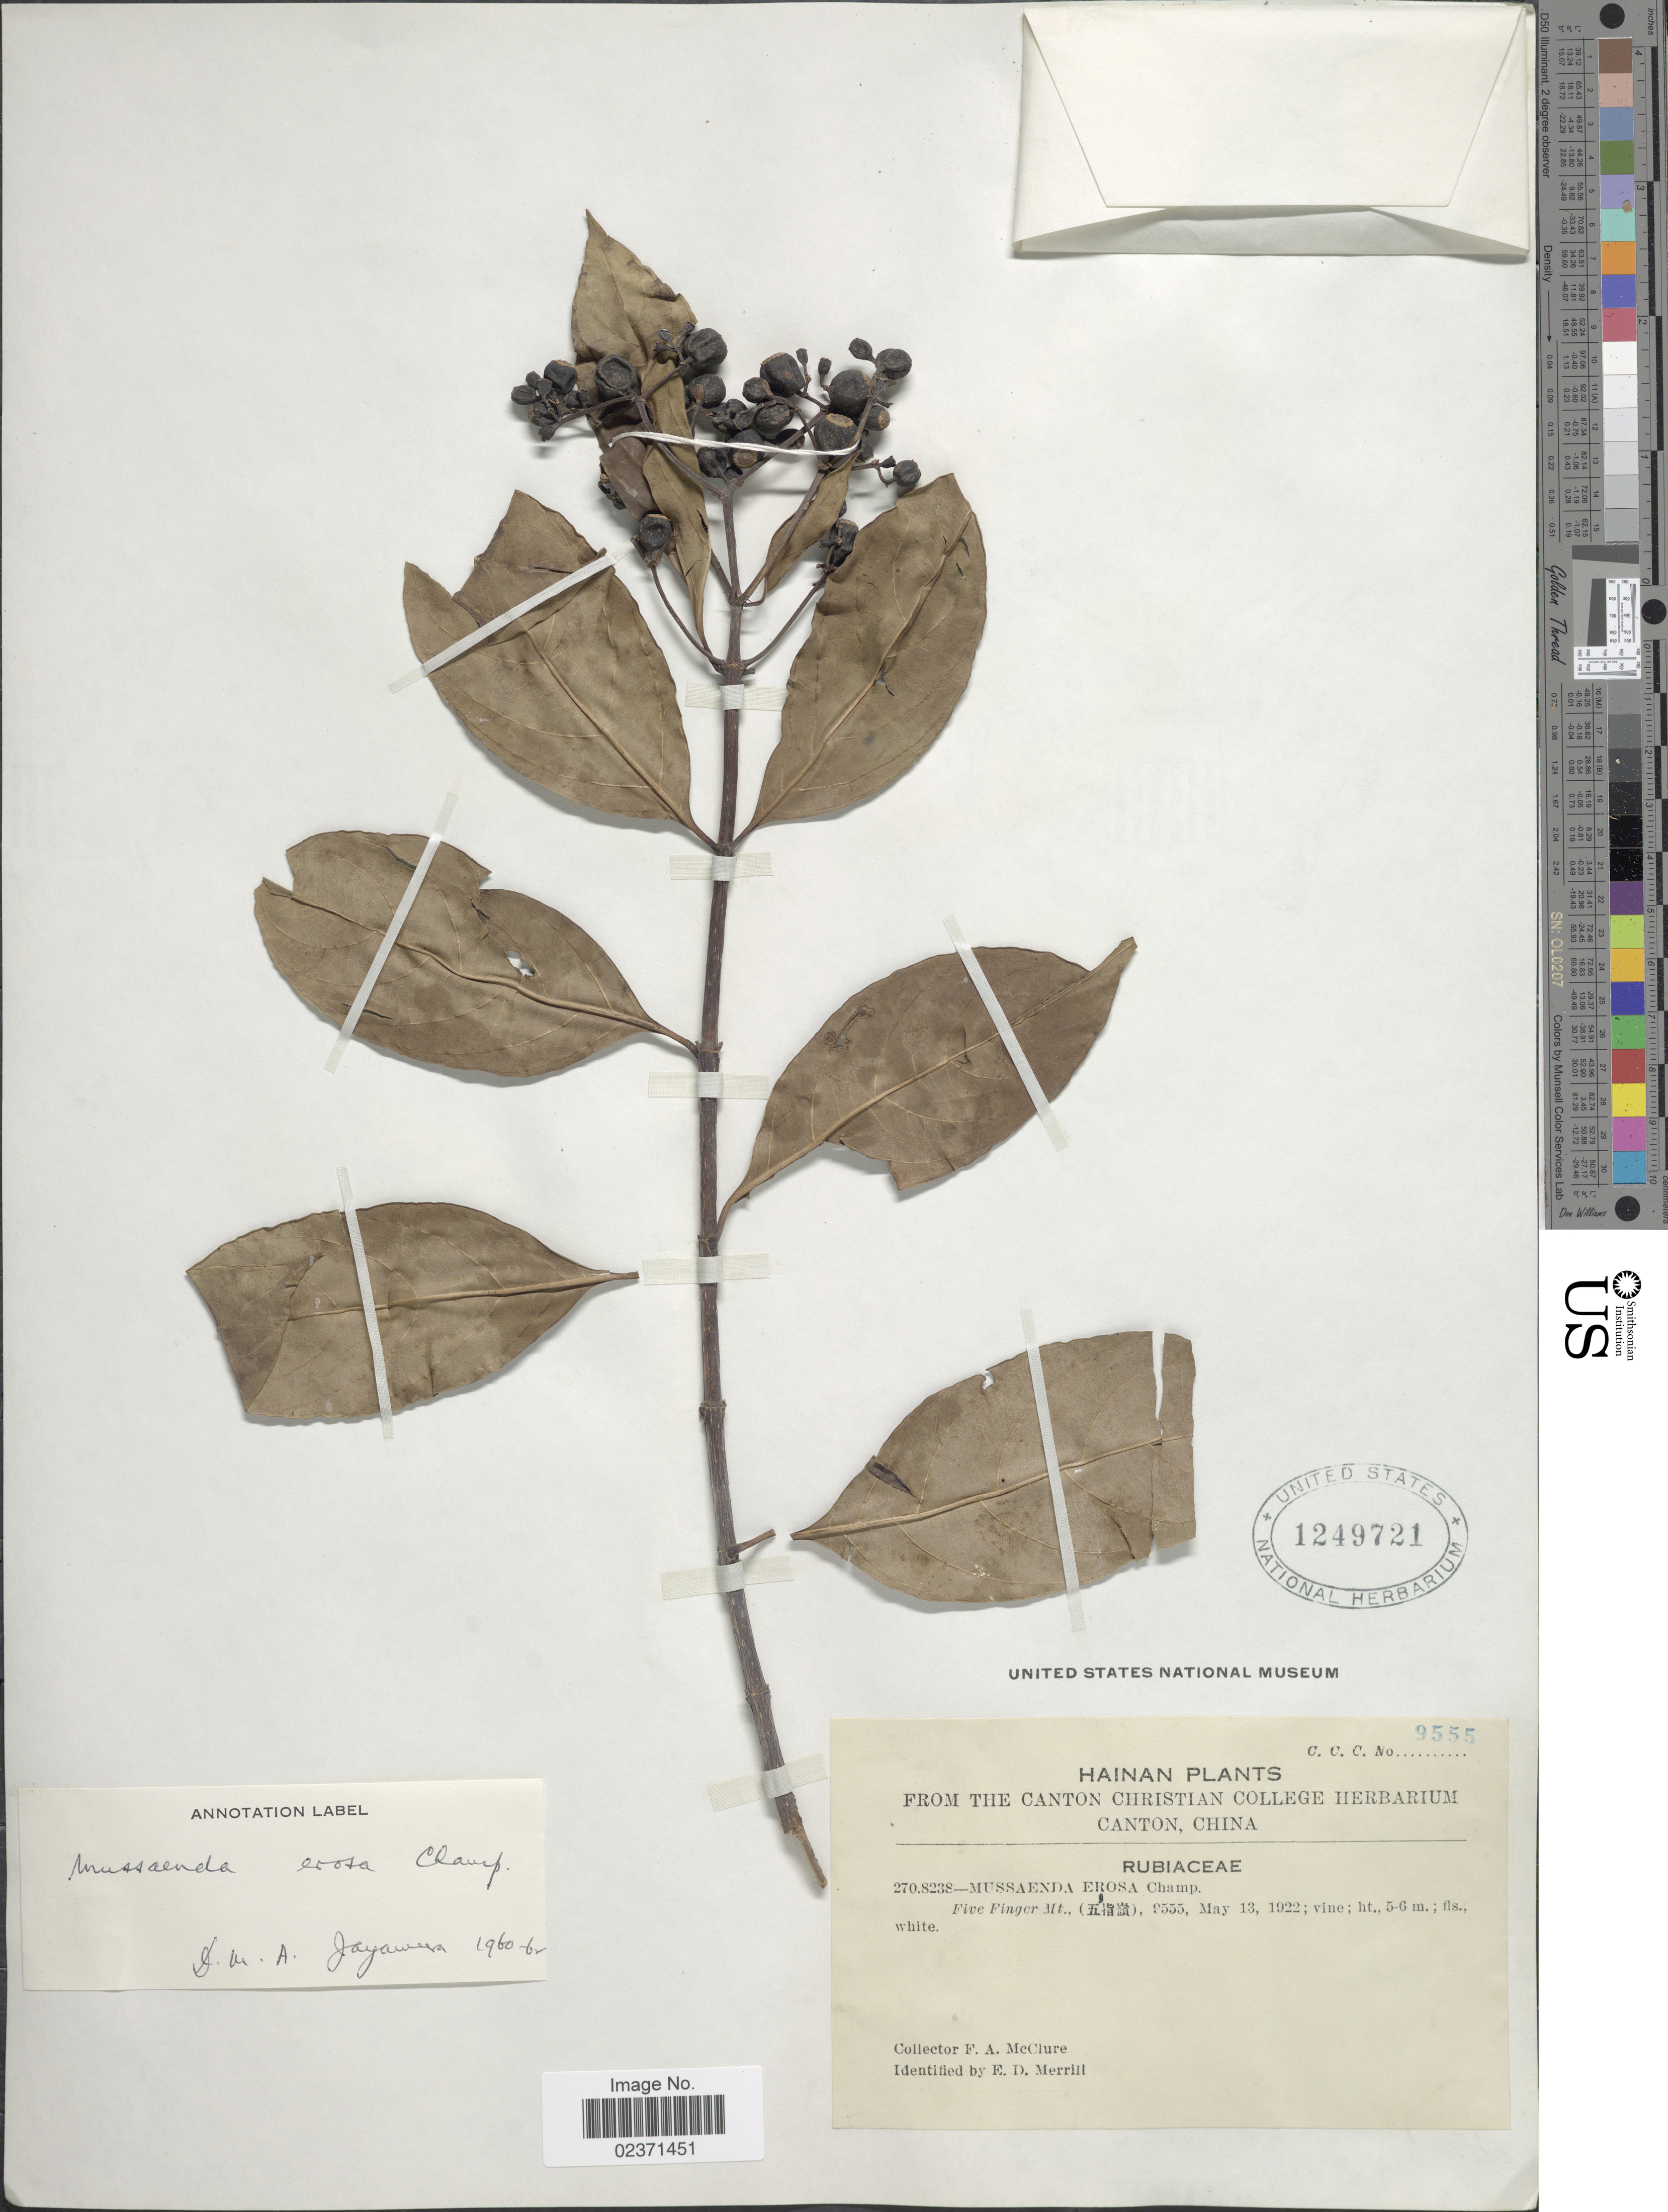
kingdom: Plantae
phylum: Tracheophyta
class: Magnoliopsida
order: Gentianales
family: Rubiaceae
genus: Mussaenda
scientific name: Mussaenda erosa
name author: Champ. ex Benth.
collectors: F. A. McClure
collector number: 9555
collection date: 1922-05-13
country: China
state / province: Hainan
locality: Five Finger Mt.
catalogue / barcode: US 1249721